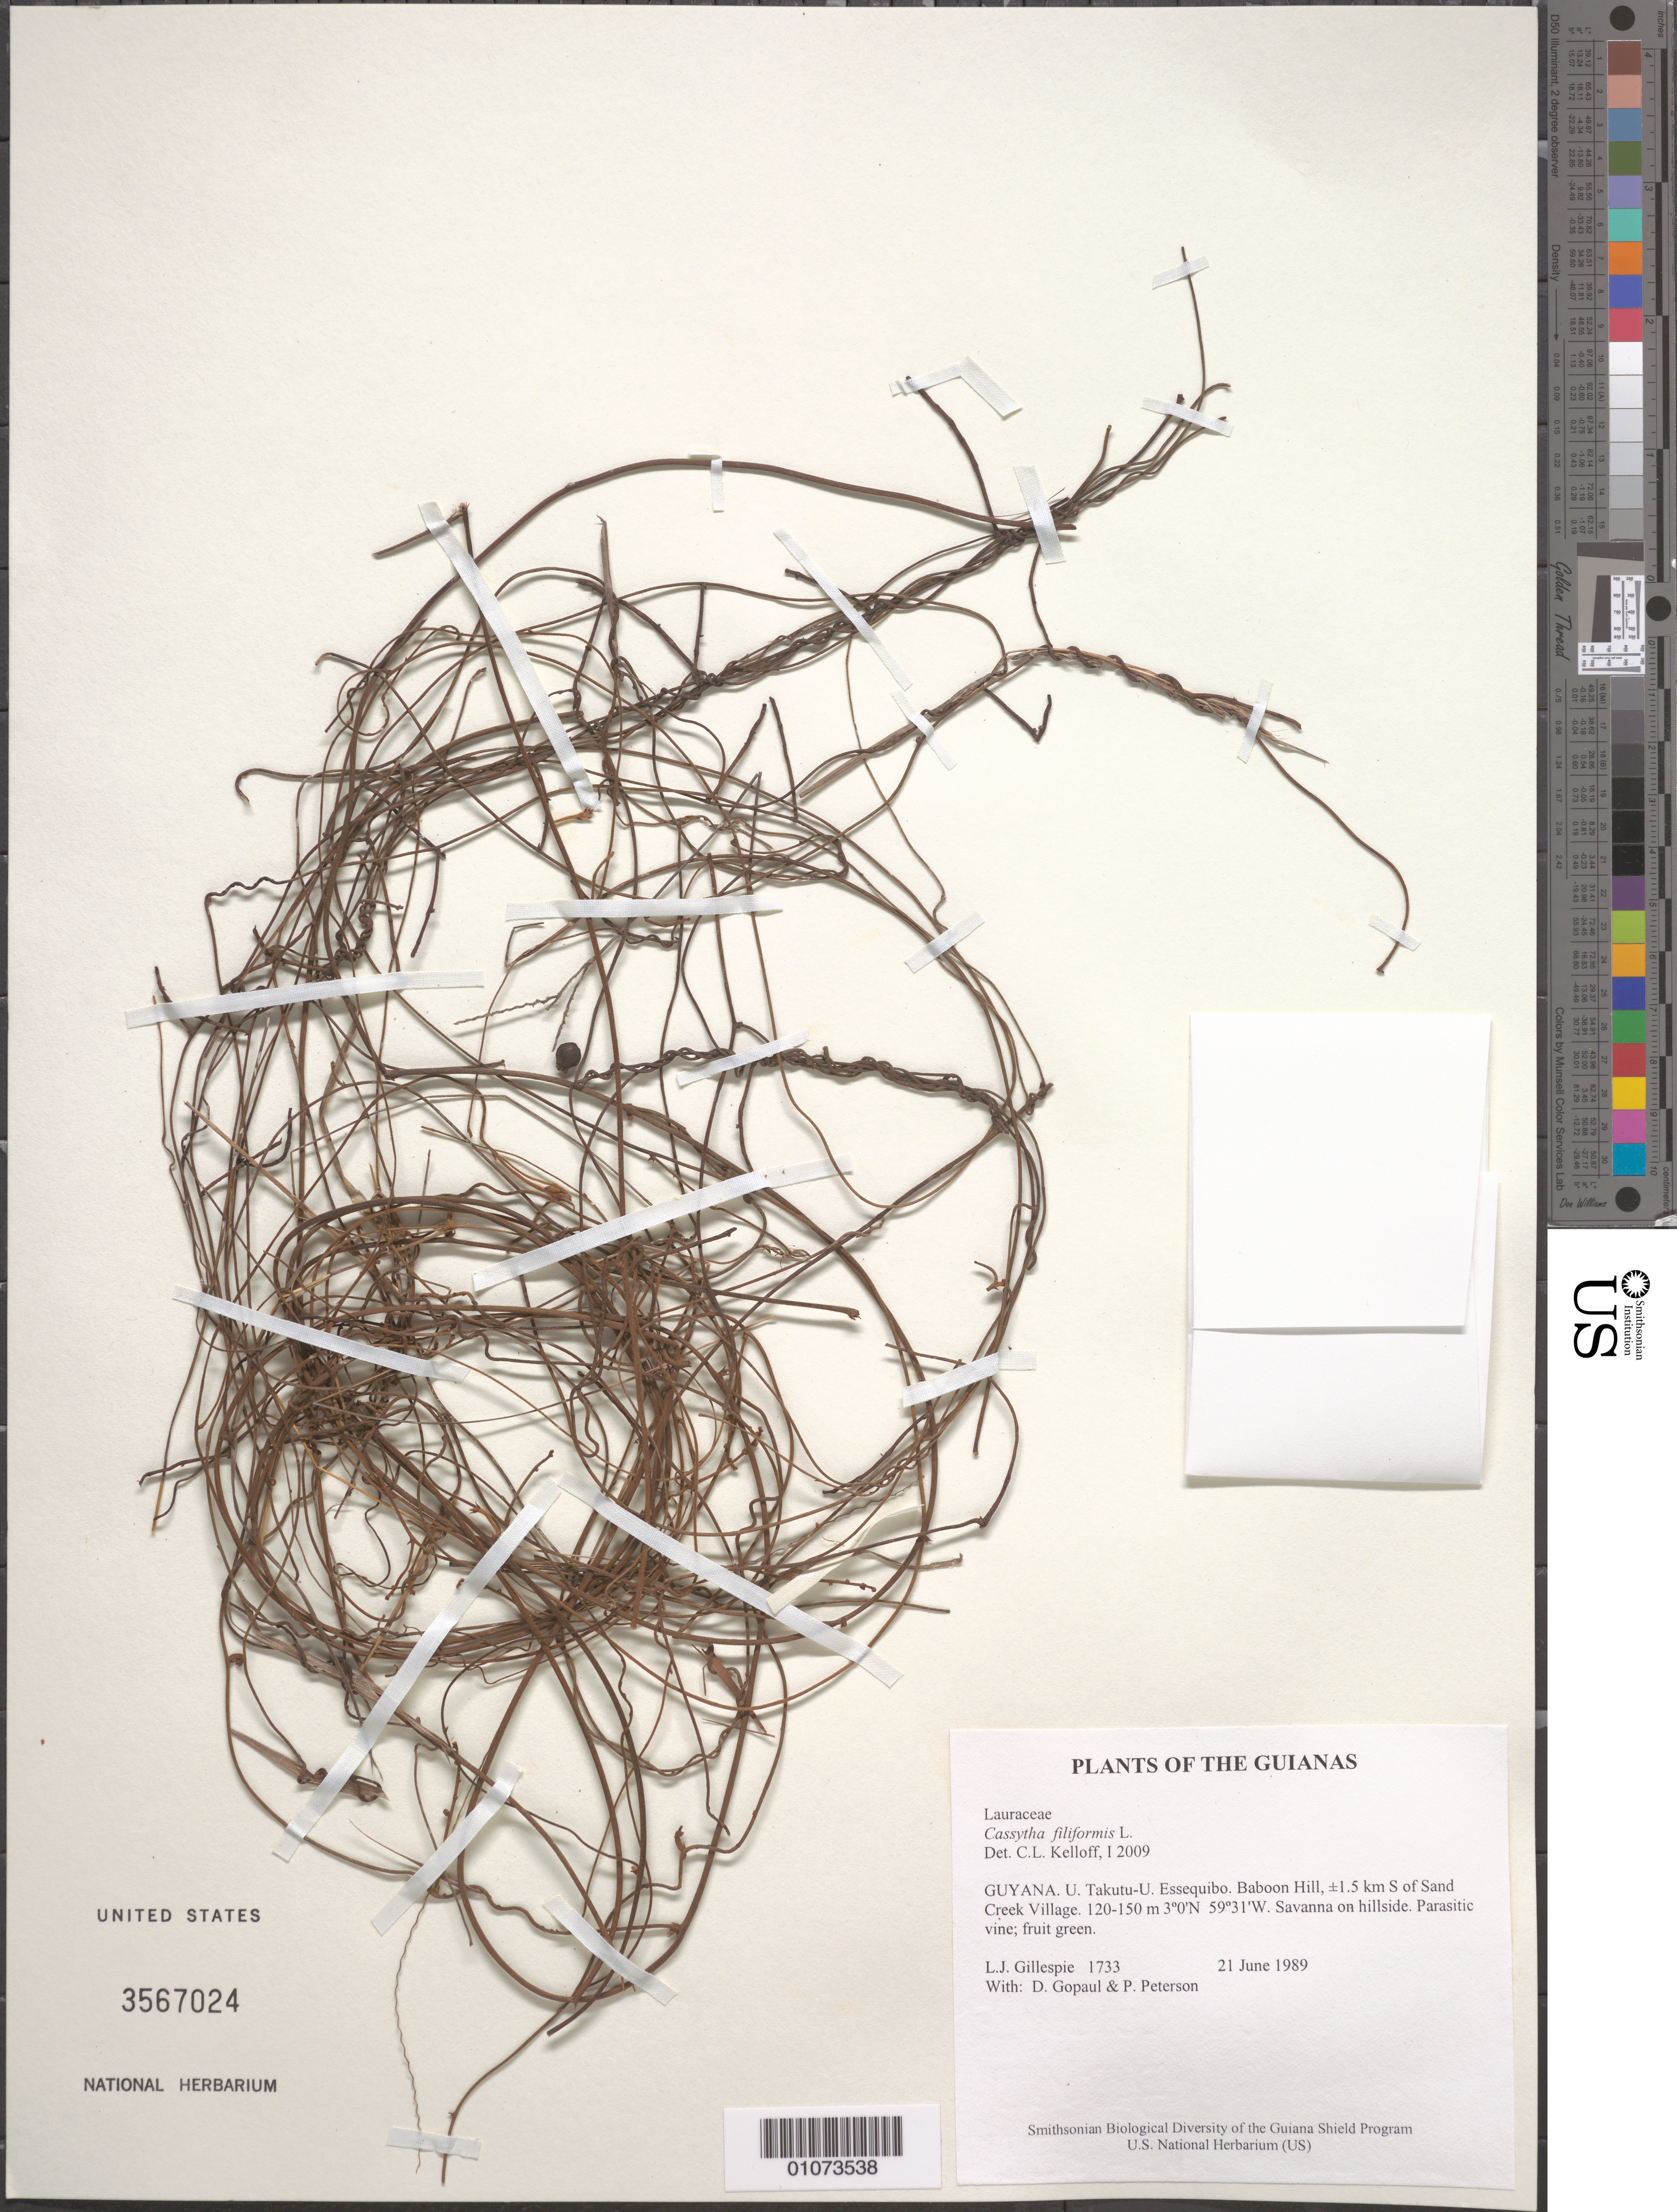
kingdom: Plantae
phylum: Tracheophyta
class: Magnoliopsida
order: Laurales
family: Lauraceae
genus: Cassytha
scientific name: Cassytha filiformis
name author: L.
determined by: Kelloff, Carol L., (US), Smithsonian Institution - National Museum of Natural History (UNITED STATES)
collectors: L. J. Gillespie, D. Gopaul & P. M. Peterson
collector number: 1733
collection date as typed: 21 June 1989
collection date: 1989-06-21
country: Guyana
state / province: U. Takutu-U. Essequibo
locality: Baboon Hill, ±1.5 km S of Sand Creek Village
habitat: Savanna on hillside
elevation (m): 120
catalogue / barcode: US 3567024